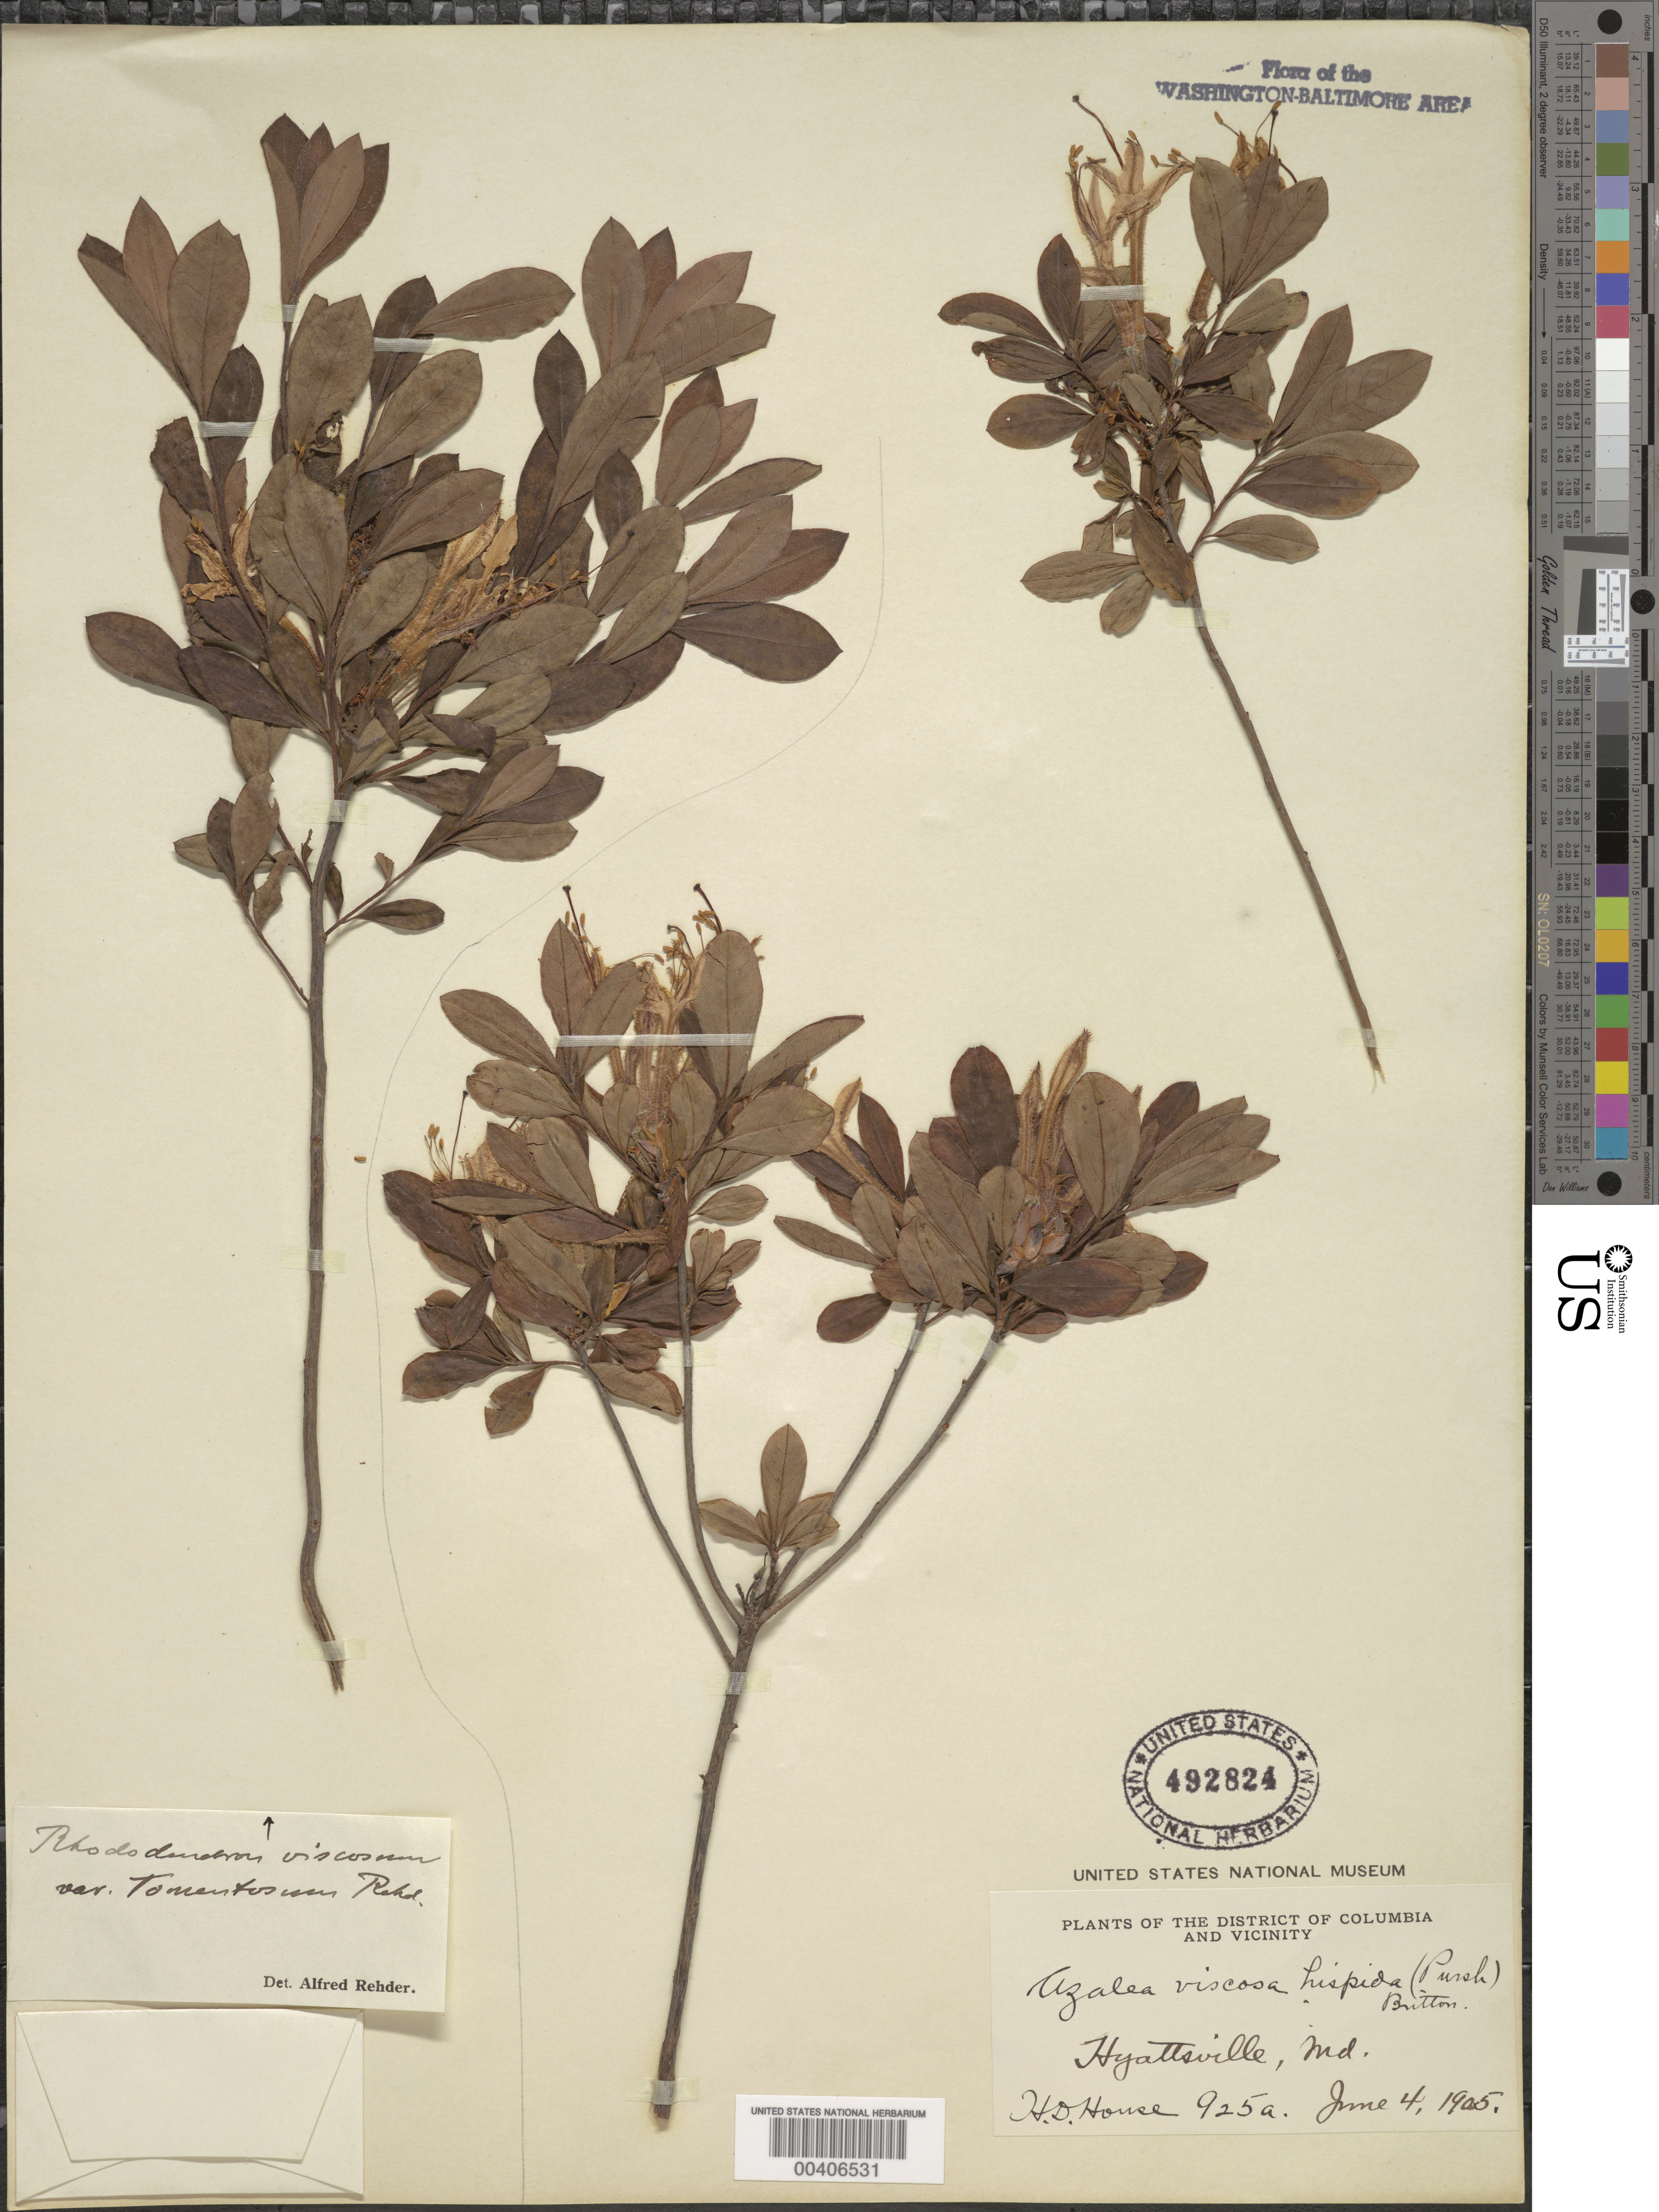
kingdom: Plantae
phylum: Tracheophyta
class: Magnoliopsida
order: Ericales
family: Ericaceae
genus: Rhododendron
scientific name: Rhododendron viscosum var. tomentosum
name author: (Du Roi ex F. Dietr.) Rehder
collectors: H. D. House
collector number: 925A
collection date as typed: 04 Jun 1905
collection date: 1905-06-04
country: United States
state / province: Maryland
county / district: Prince George's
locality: Hyattsville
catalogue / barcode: US 492824